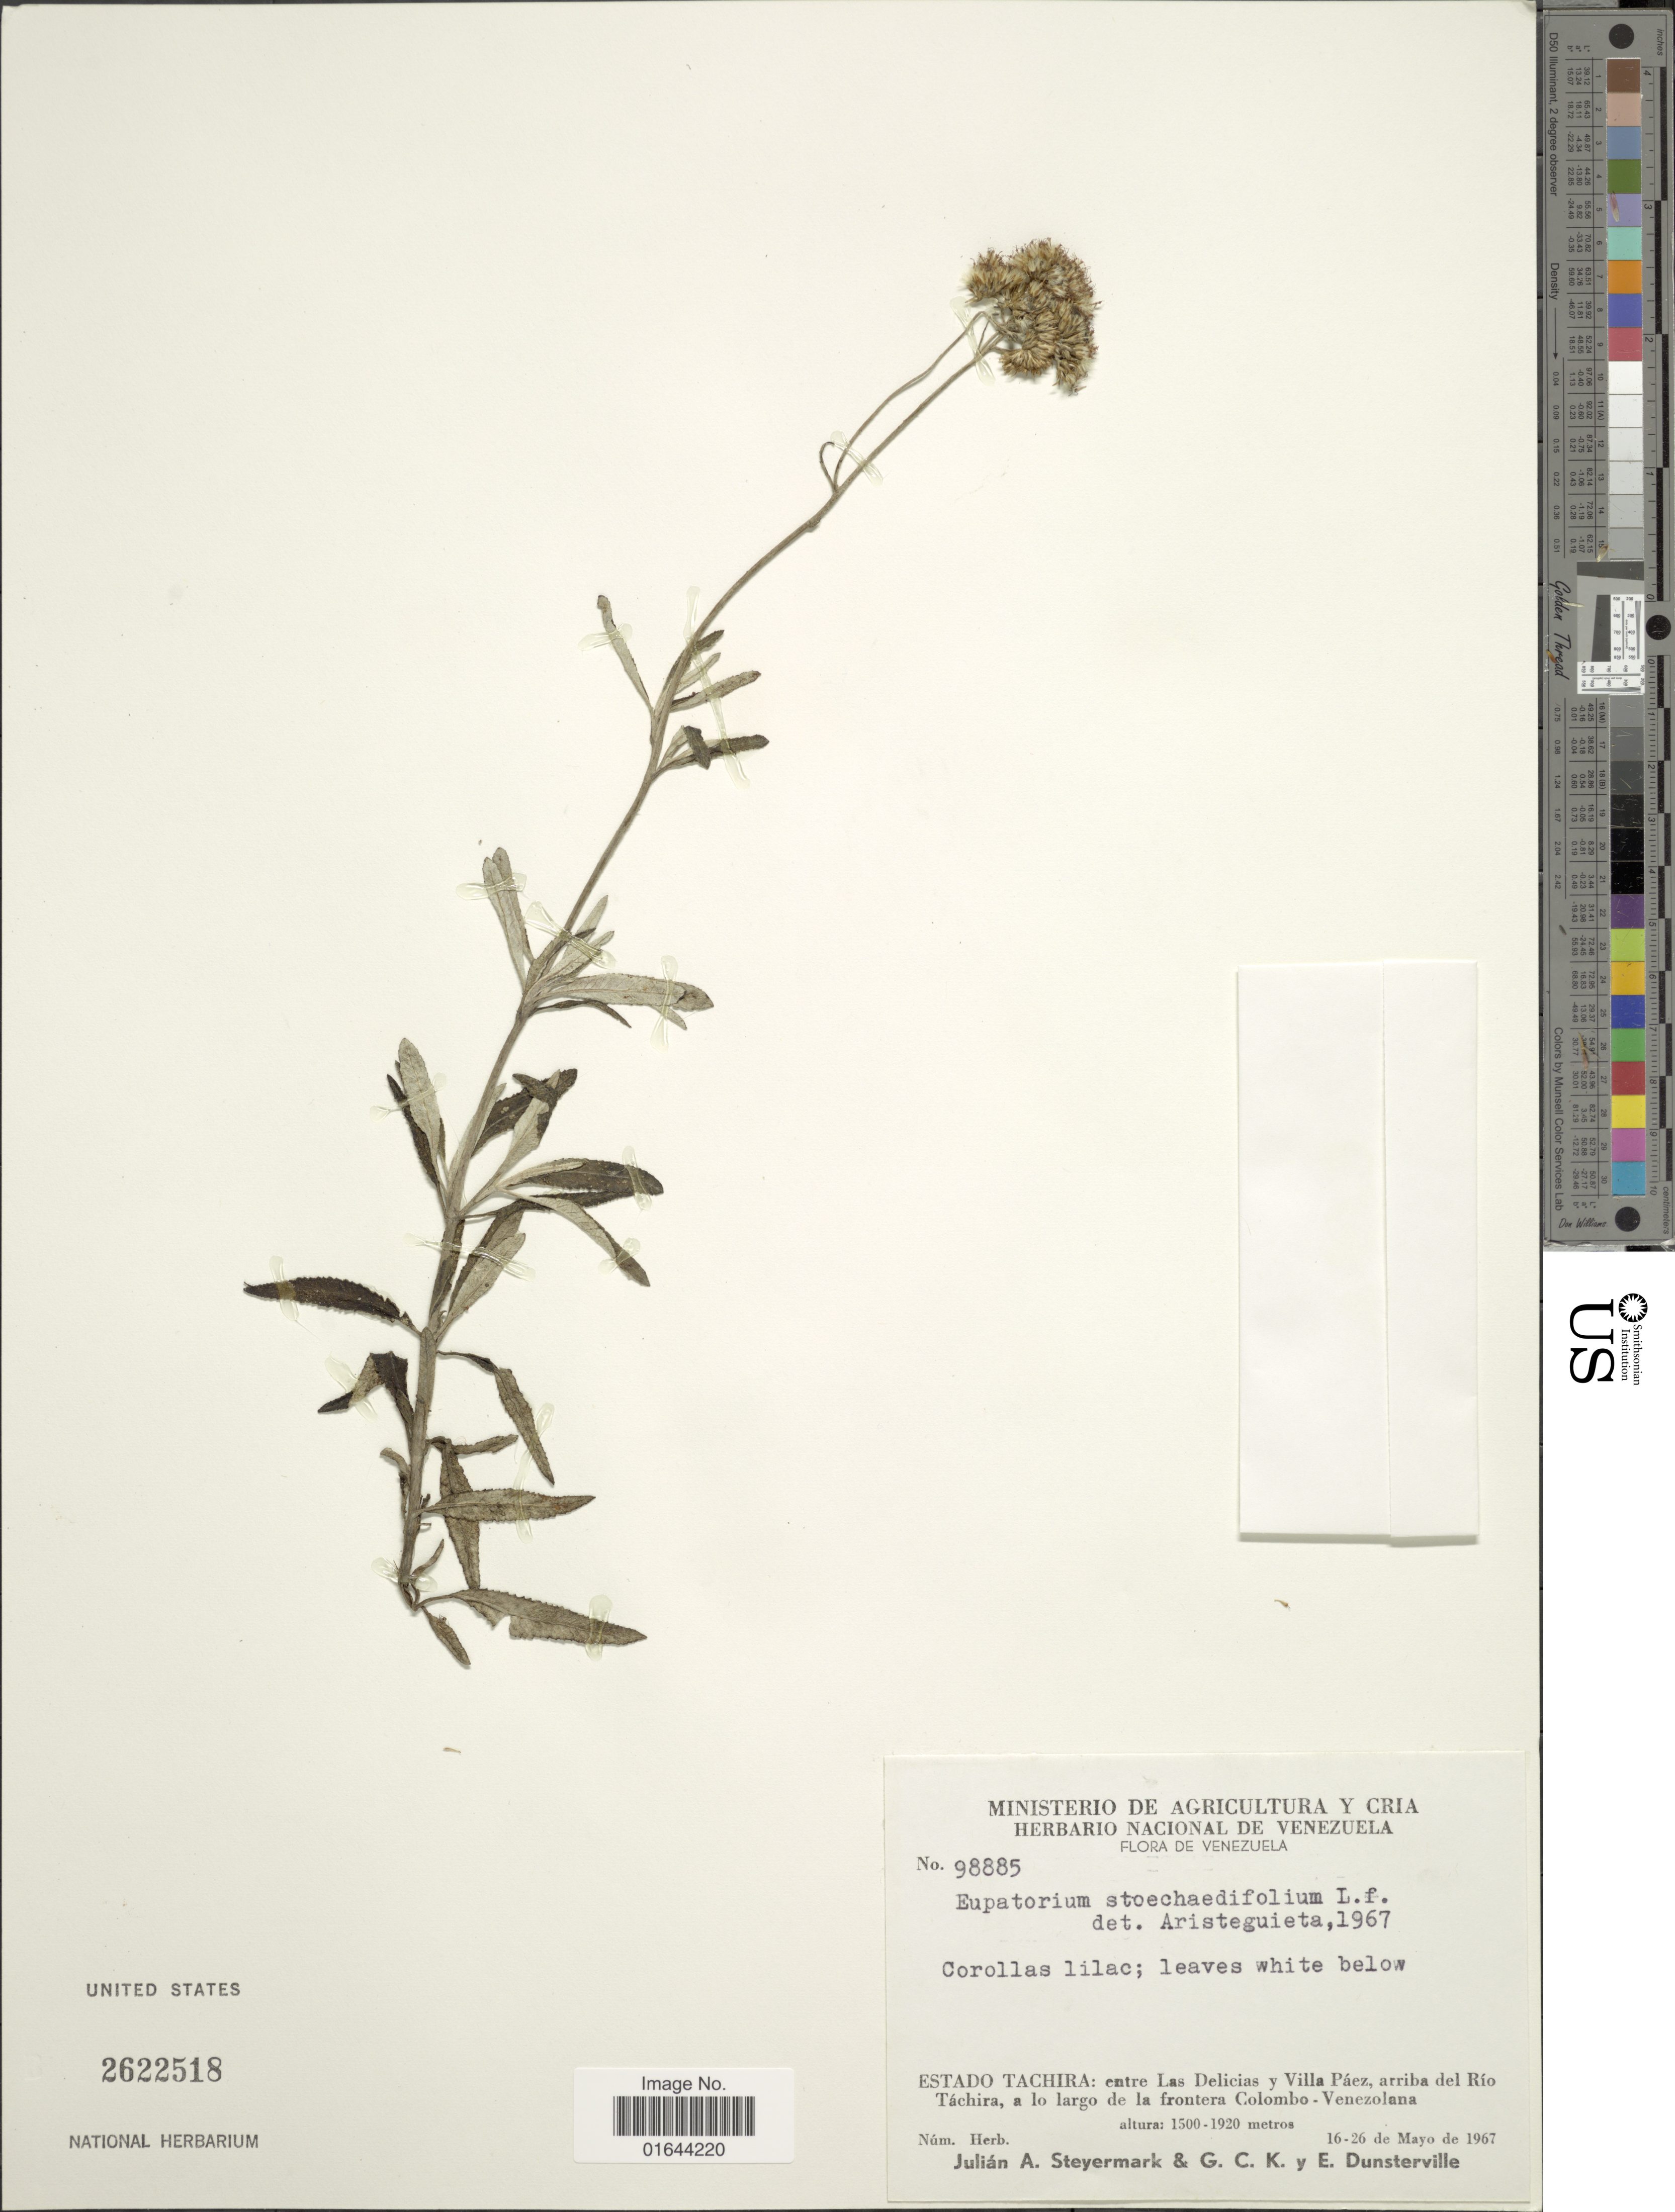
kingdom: Plantae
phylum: Tracheophyta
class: Magnoliopsida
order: Asterales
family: Asteraceae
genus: Lourteigia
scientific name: Lourteigia stoechadifolia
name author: (L. f.) R.M. King & H. Rob.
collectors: J. Steyermark, G. C. K. Dunsterville & E. Dunsterville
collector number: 98885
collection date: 1967-05-16/1967-05-26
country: Venezuela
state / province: Tachira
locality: Estado Tachira: entre La Delicias y Villa Paez, arriba del Rio Tachira, a lo largo de la frontera Colombo-Venezolans.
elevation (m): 1500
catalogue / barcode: US 2622518